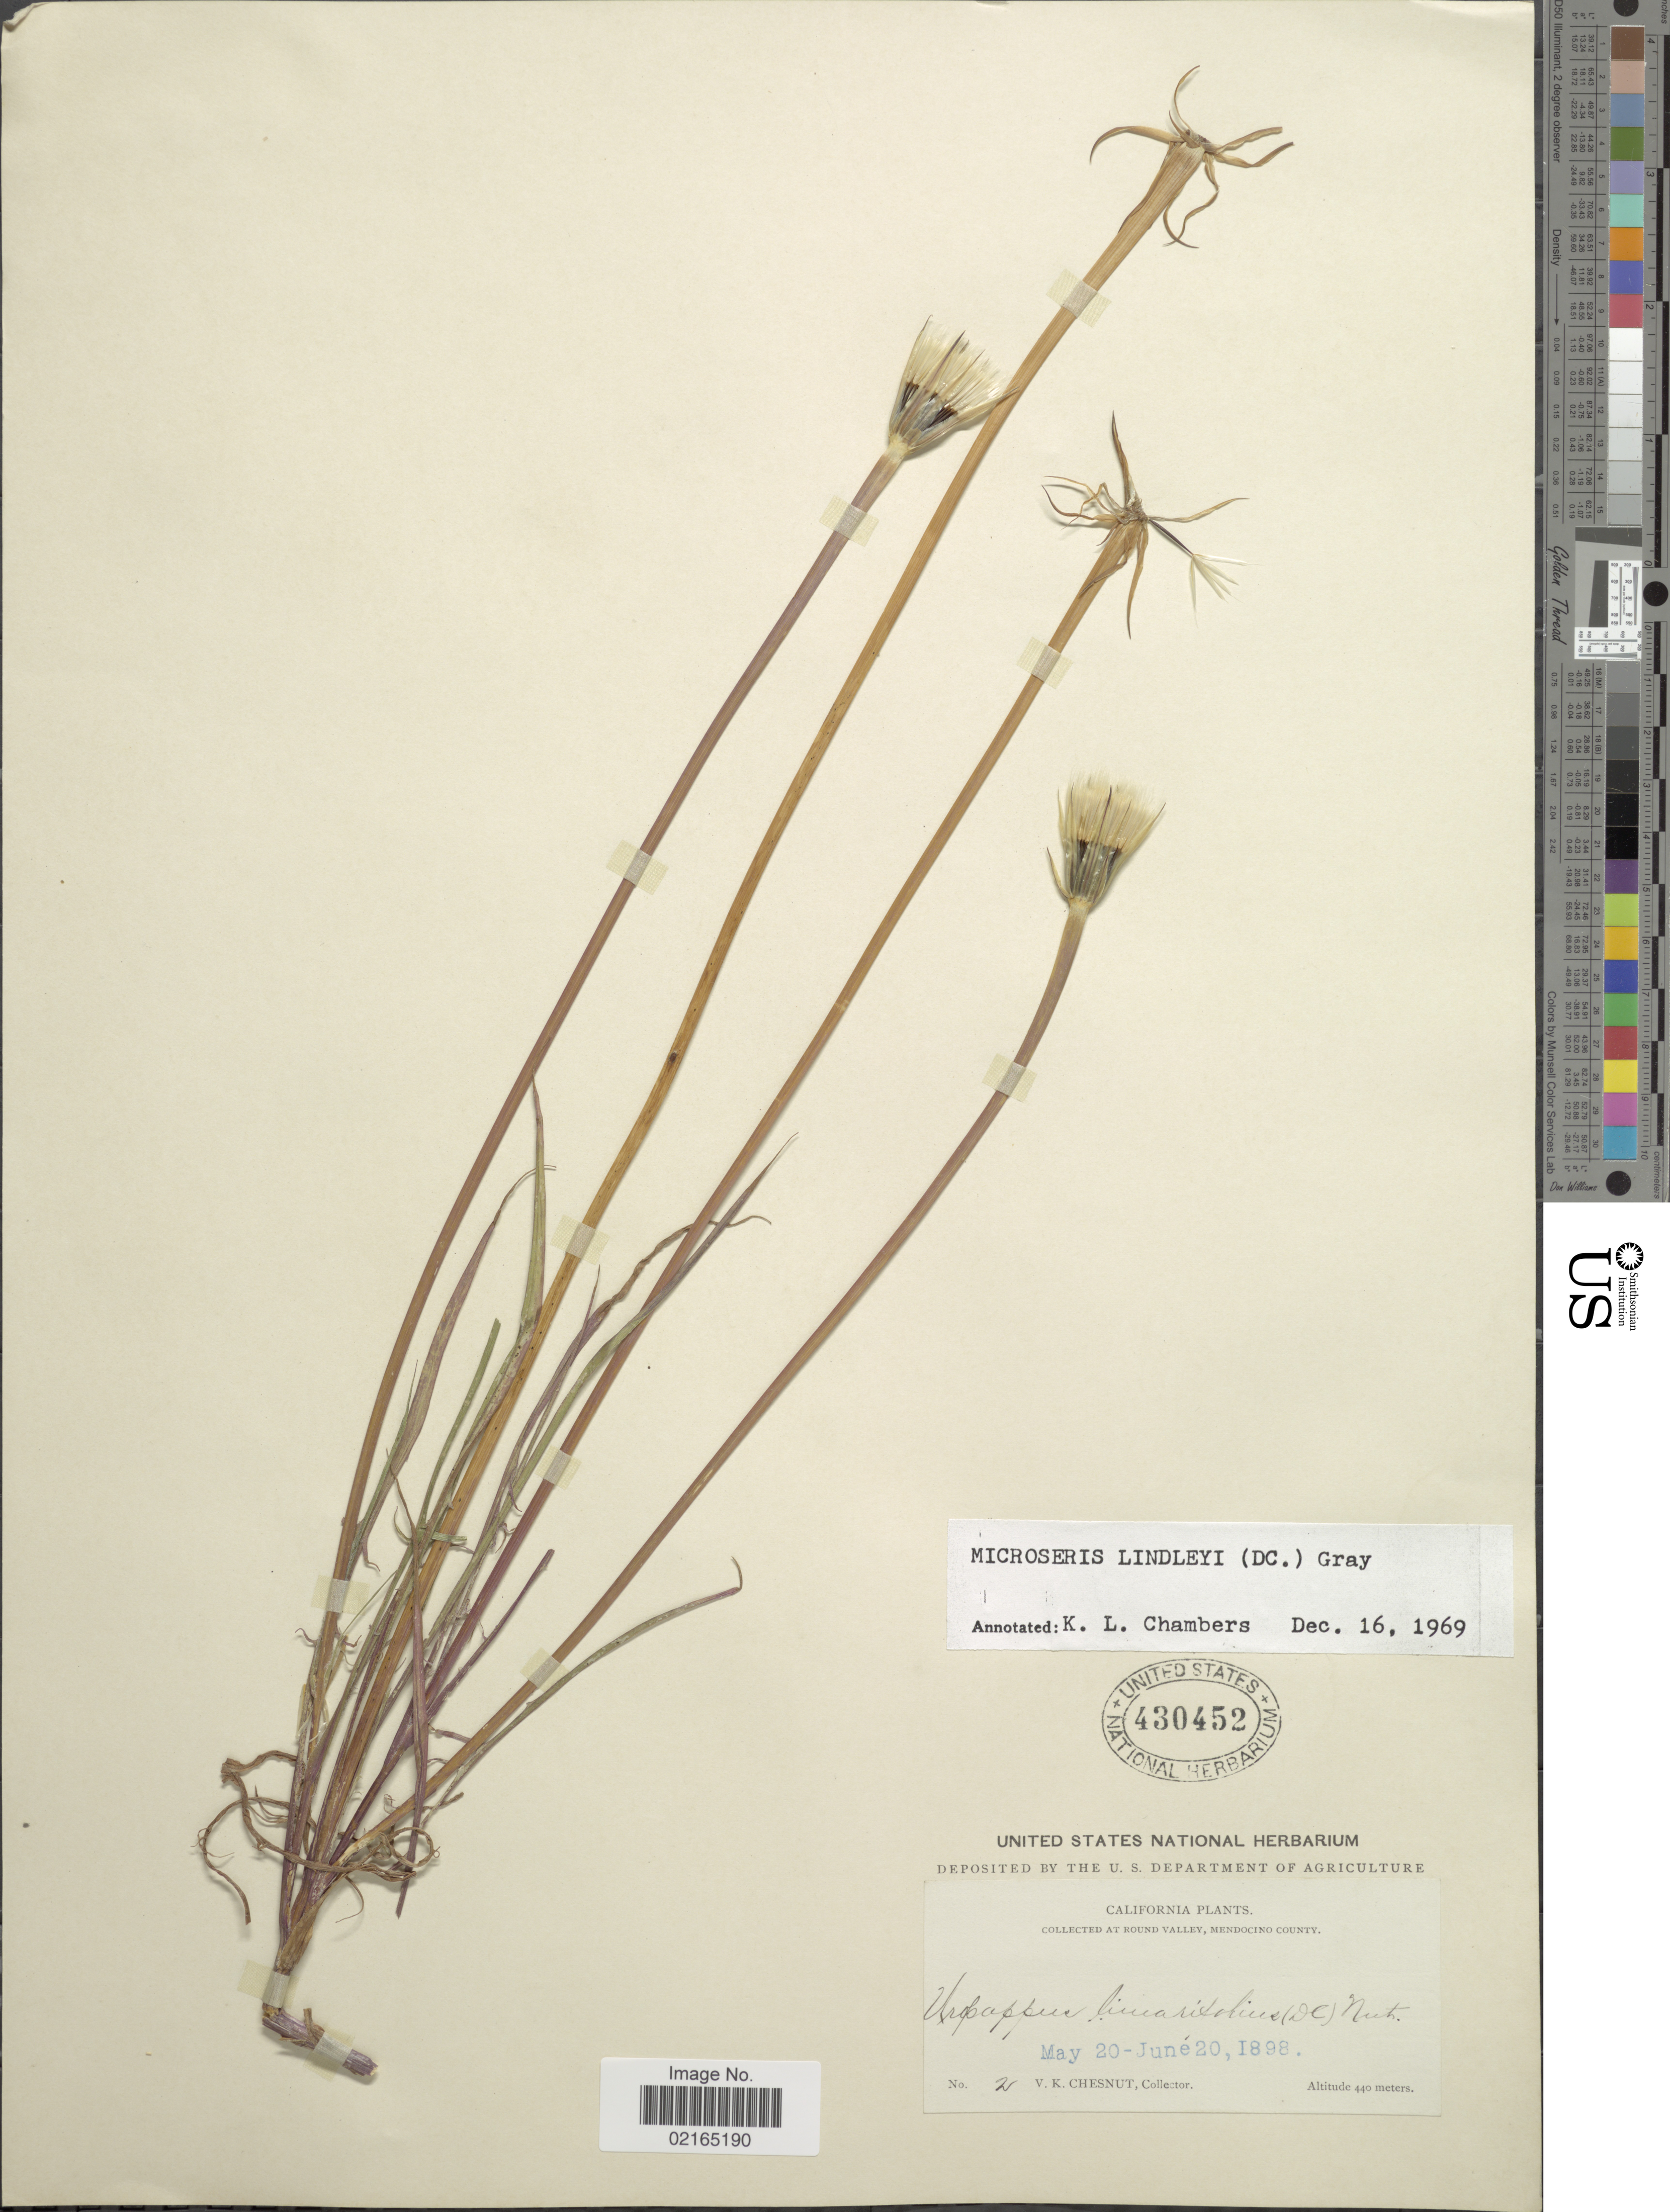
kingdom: Plantae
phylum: Tracheophyta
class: Magnoliopsida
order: Asterales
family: Asteraceae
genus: Uropappus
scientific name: Uropappus lindleyi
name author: (DC.) Nutt.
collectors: V. Chesnut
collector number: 2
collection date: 1898-05-20/1898-06-20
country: United States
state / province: California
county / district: Mendocino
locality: At Round Valley, Mendocino County.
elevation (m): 440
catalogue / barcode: US 430452